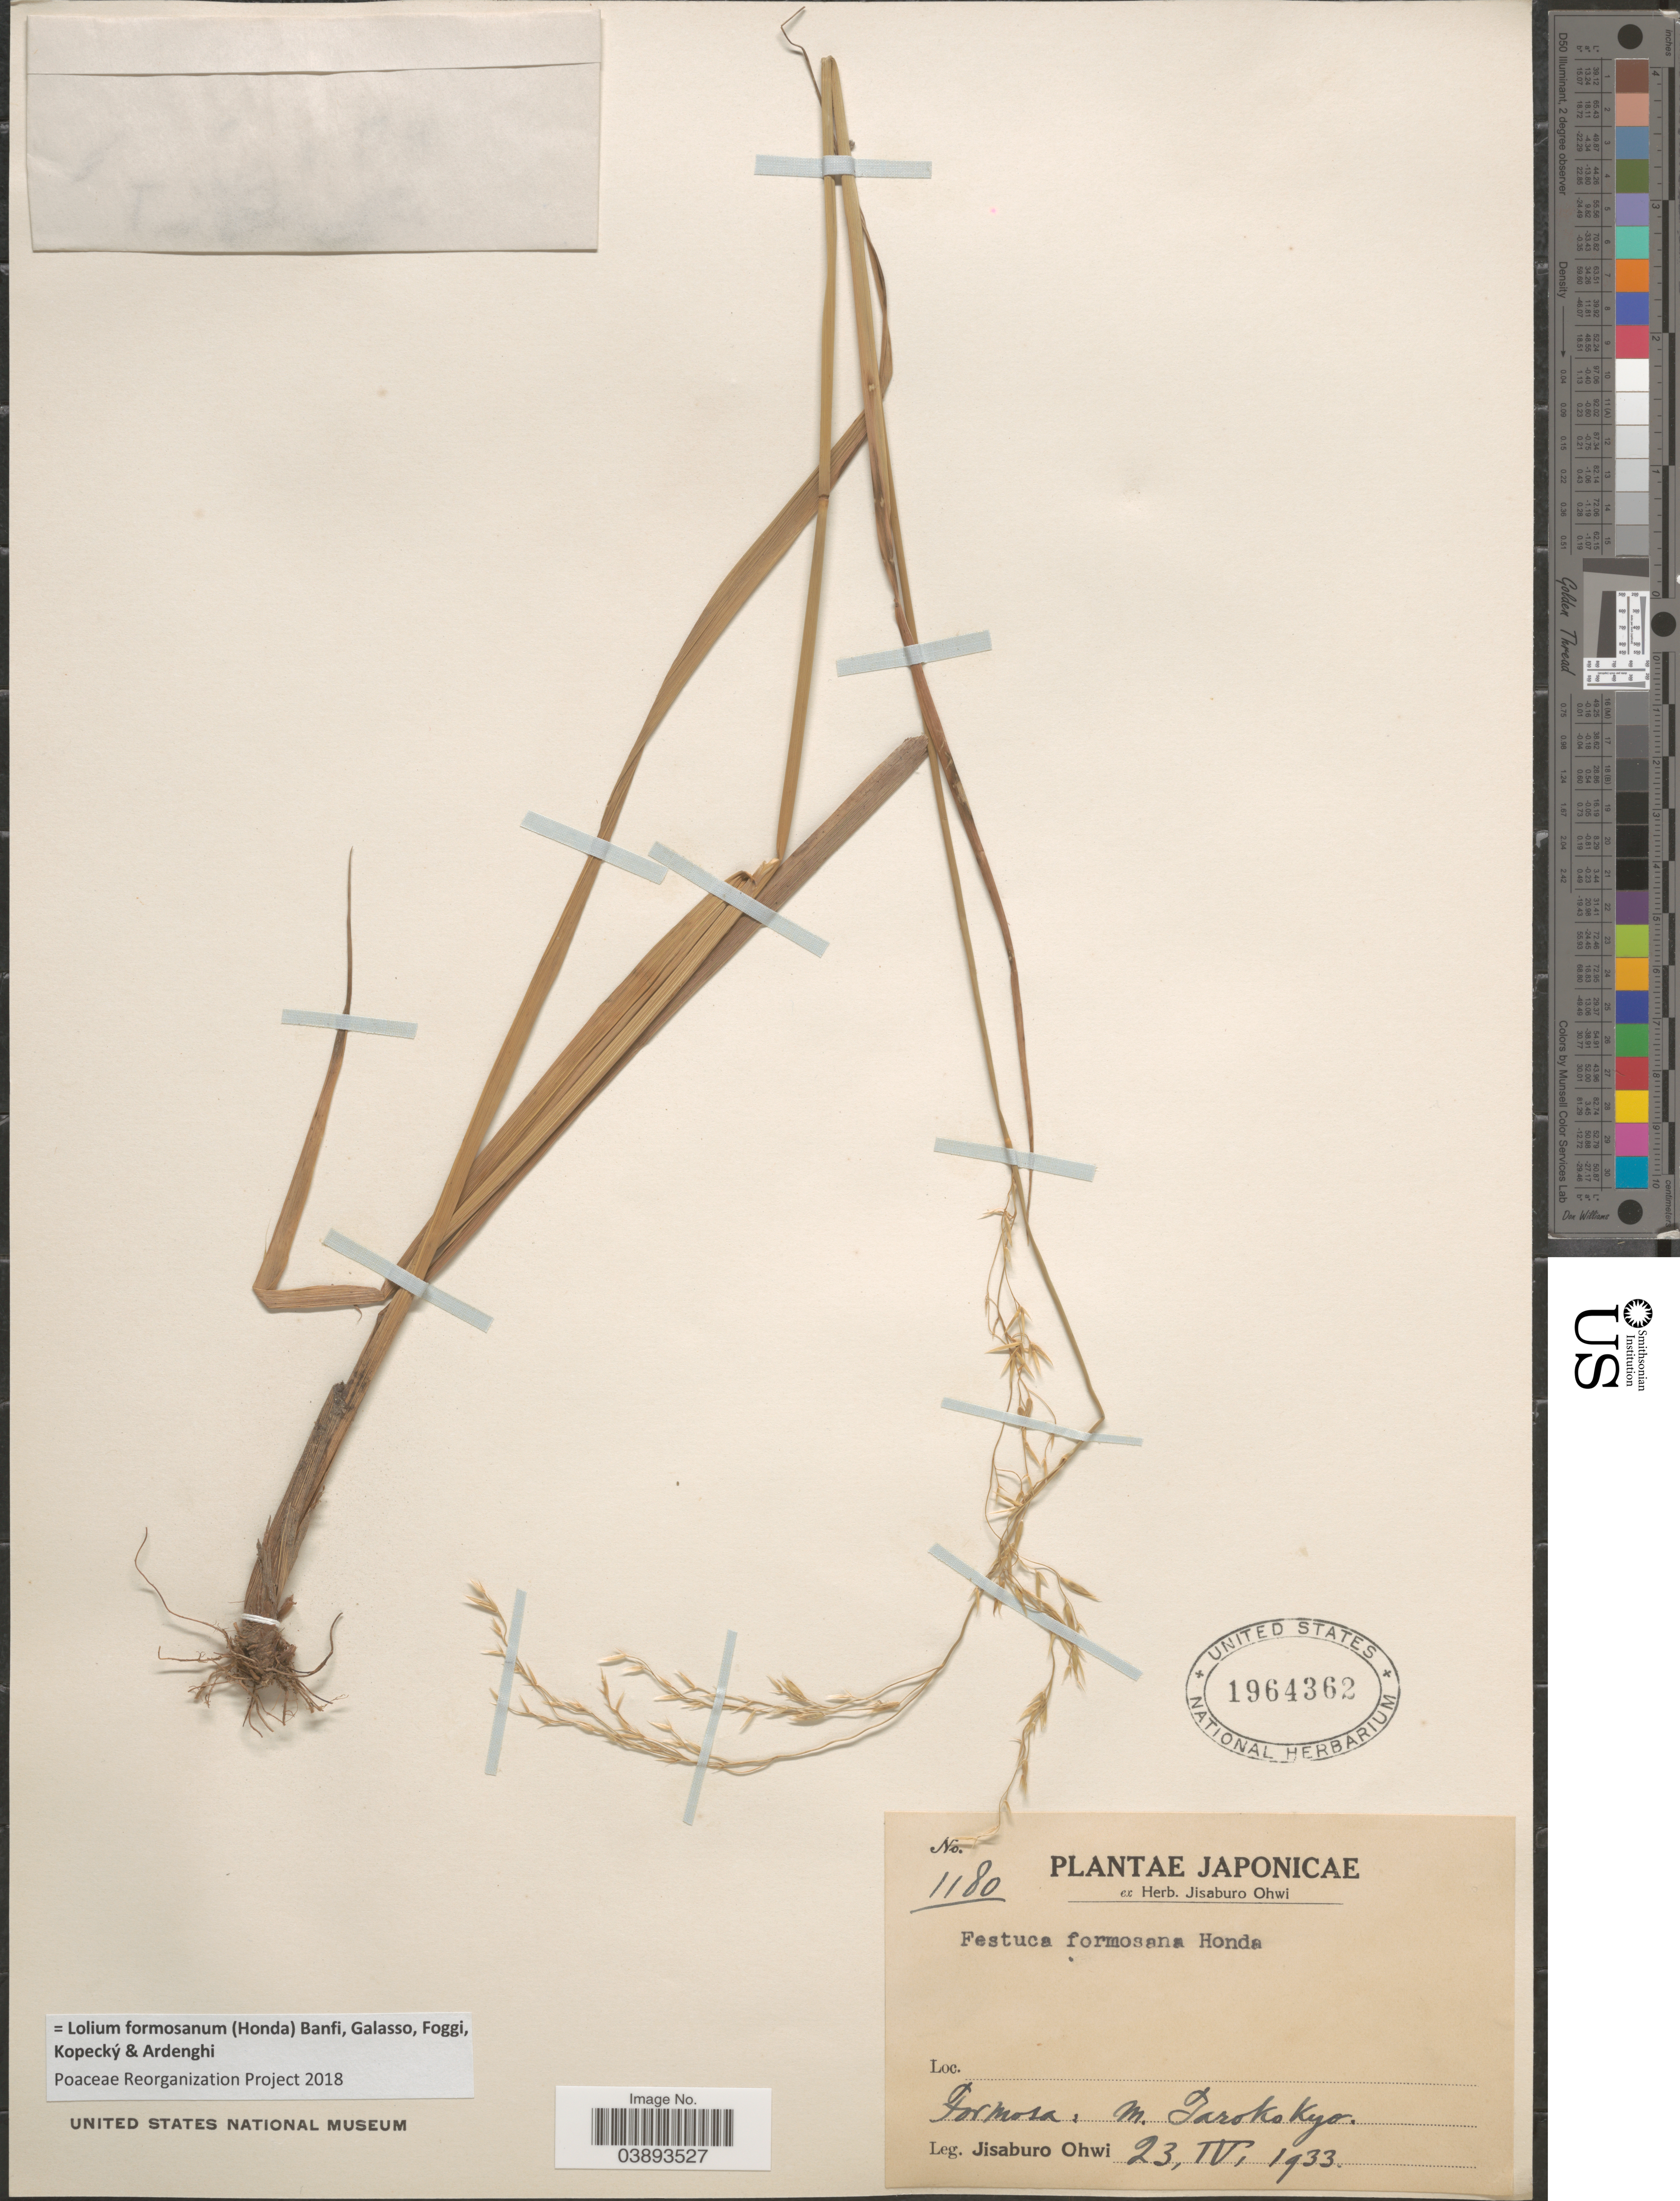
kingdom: Plantae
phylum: Tracheophyta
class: Liliopsida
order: Poales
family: Poaceae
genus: Lolium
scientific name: Lolium formosanum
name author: (Honda) Banfi et al.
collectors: J. Ohwi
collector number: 1180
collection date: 1933-04-23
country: Taiwan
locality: Formosa: M. Tarokokyo.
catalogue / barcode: US 1964362